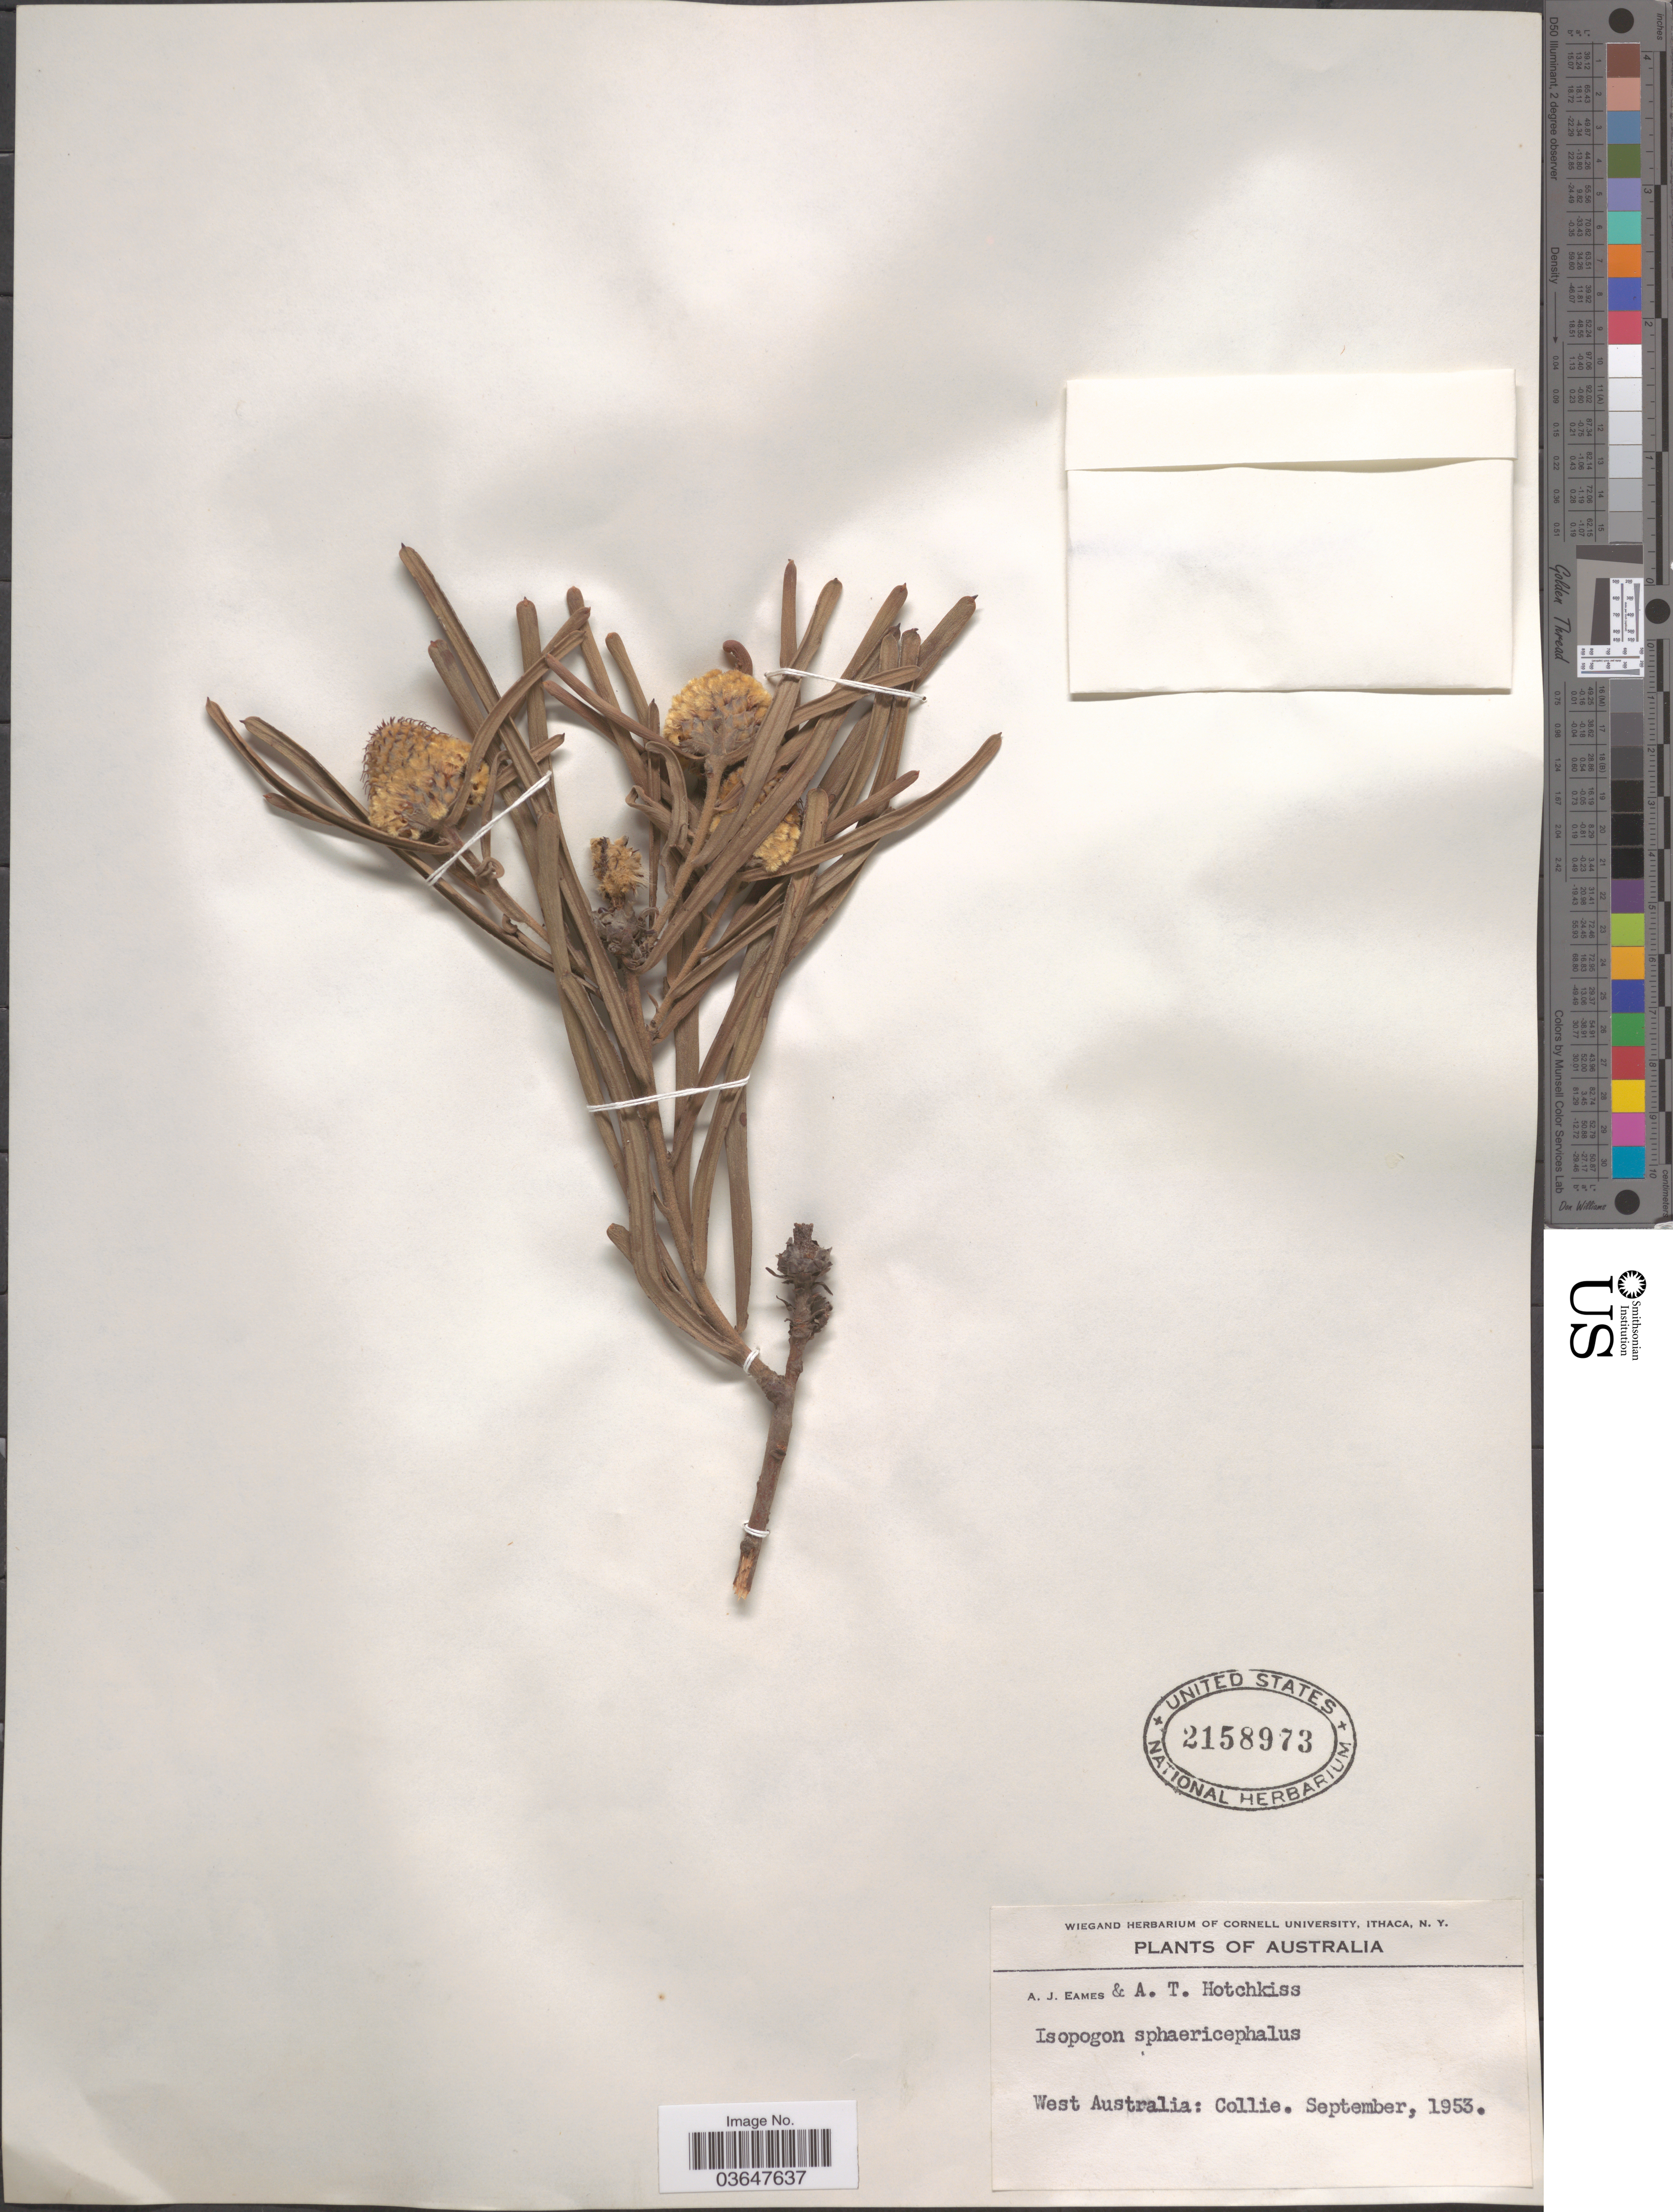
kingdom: Plantae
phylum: Tracheophyta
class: Magnoliopsida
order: Proteales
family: Proteaceae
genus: Isopogon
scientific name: Isopogon sphaerocephalus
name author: Lindl.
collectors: A. J. Eames & A. Hotchkiss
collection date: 1953-09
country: Australia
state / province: Western Australia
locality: West Australia: Collie.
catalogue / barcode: US 2158973